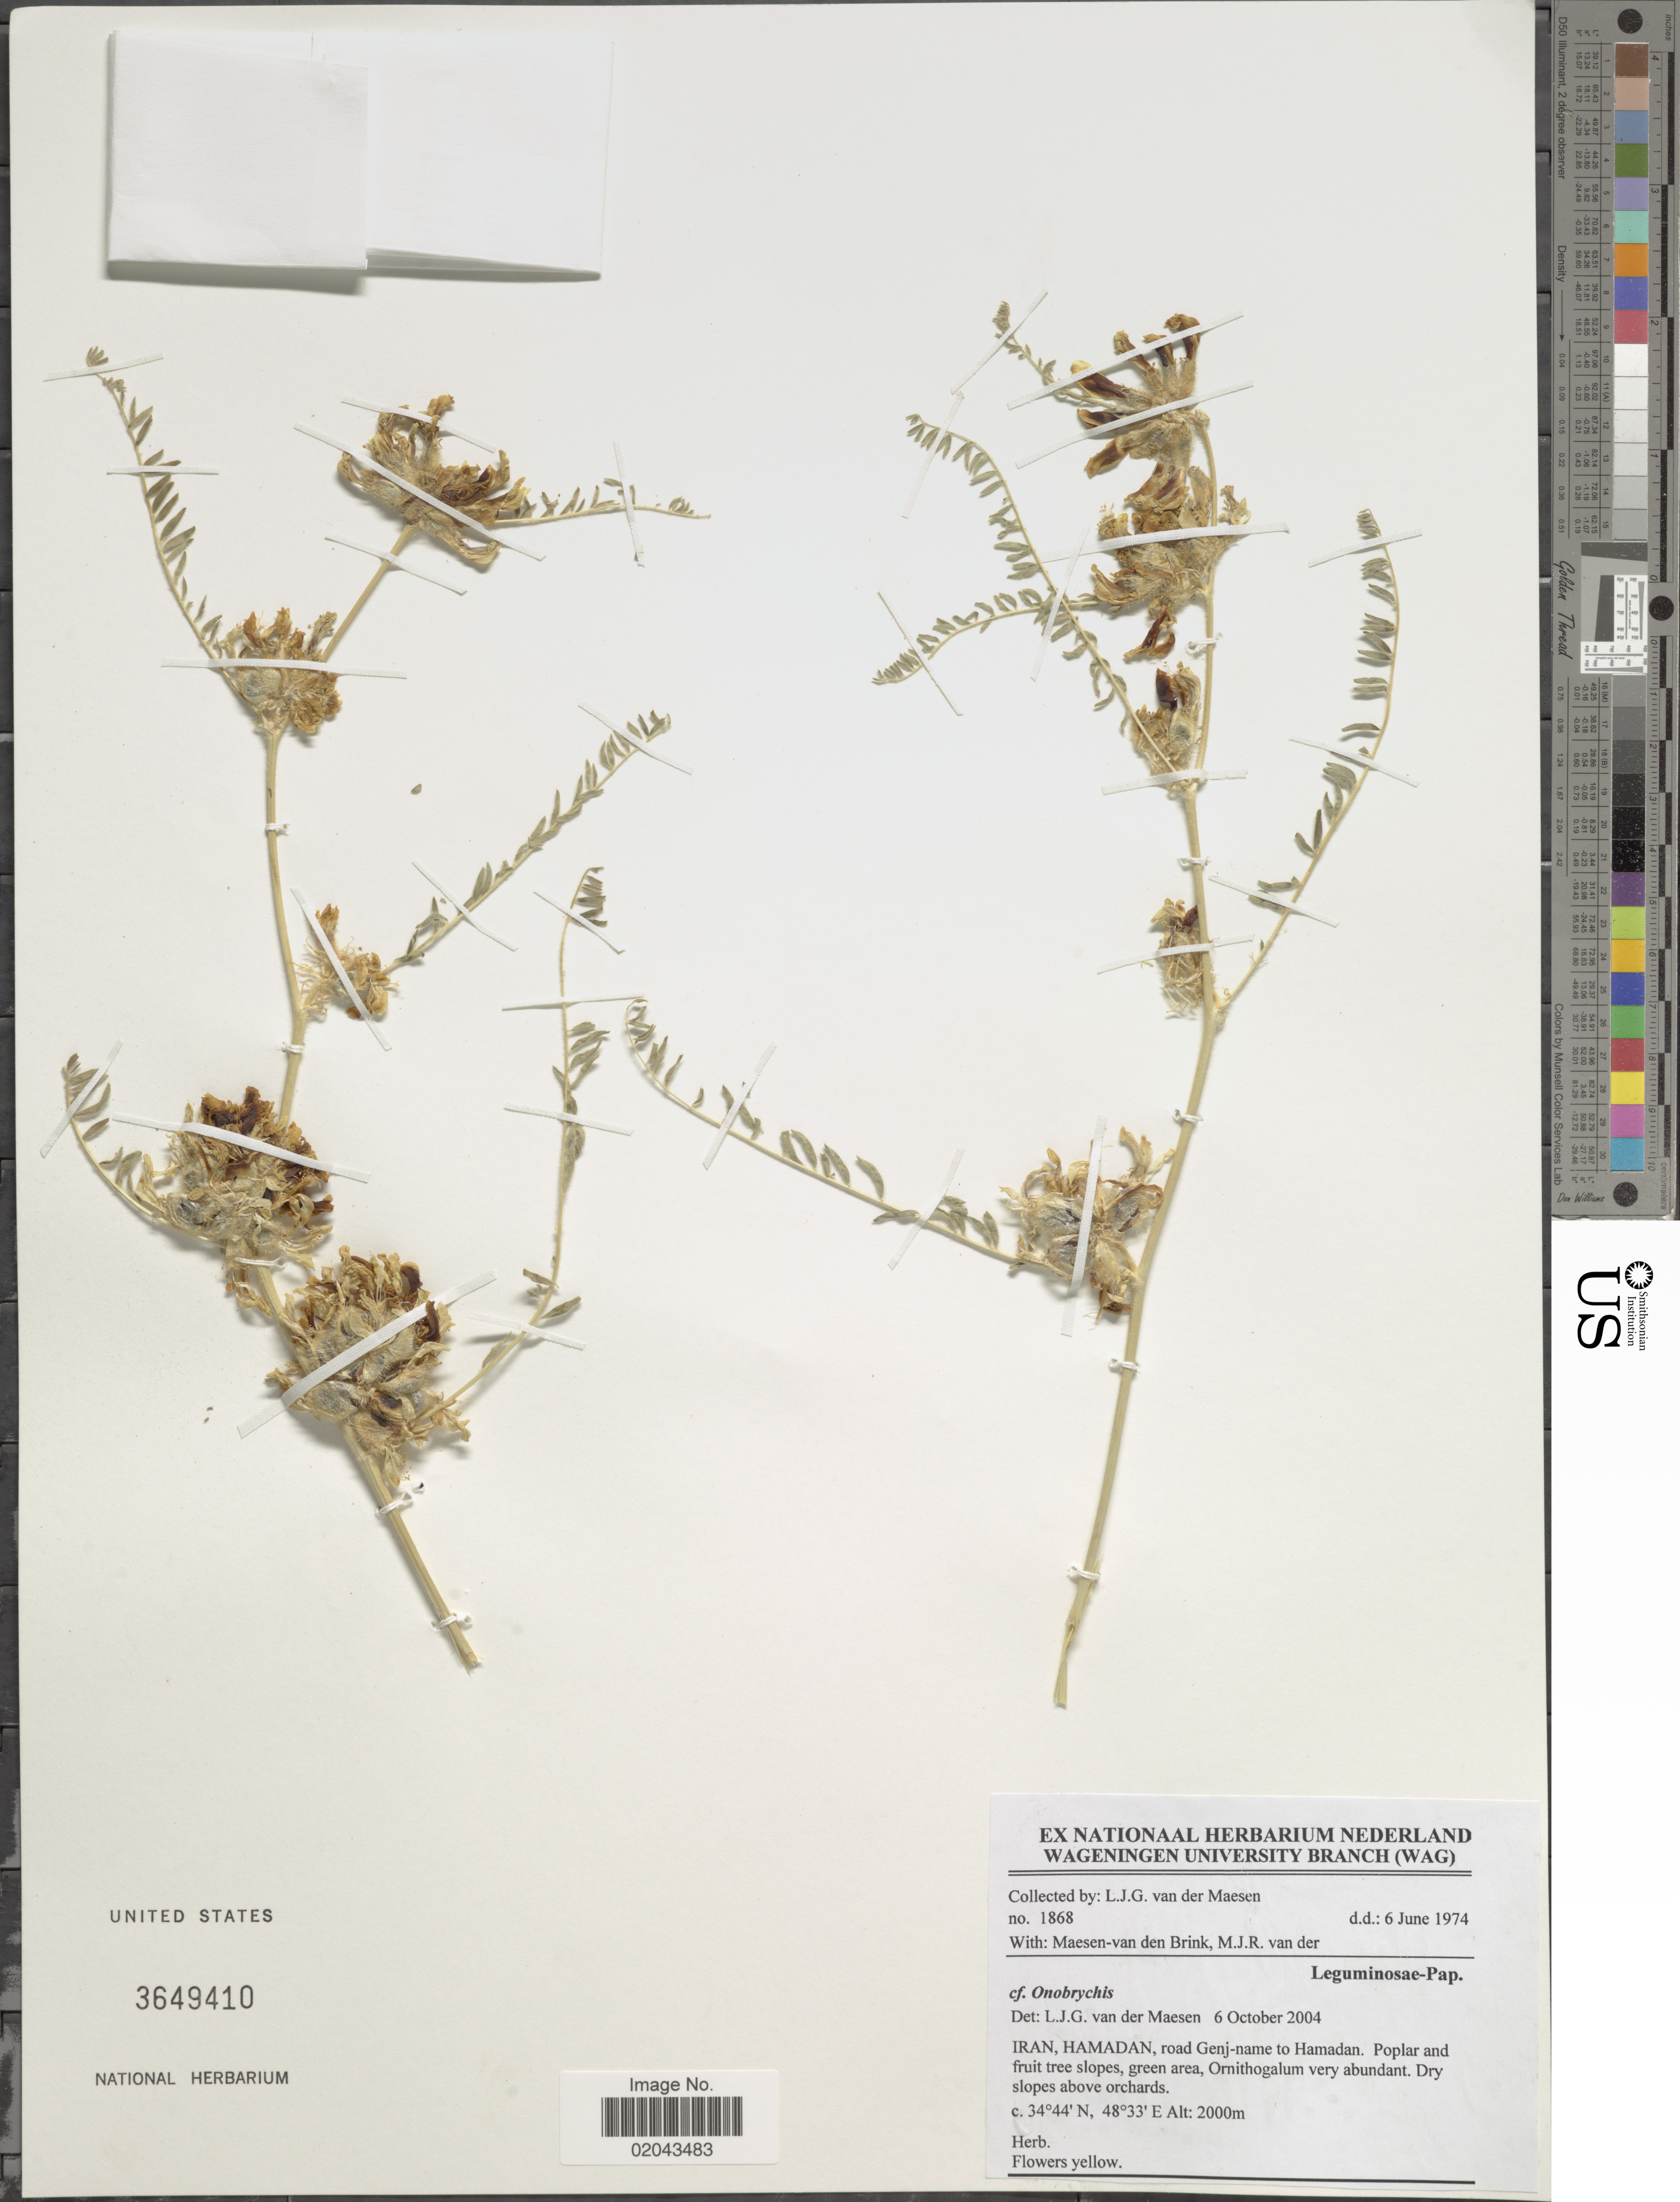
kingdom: Plantae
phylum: Tracheophyta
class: Magnoliopsida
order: Fabales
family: Fabaceae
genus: Onobrychis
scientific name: Onobrychis sp.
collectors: L. van der Maesen, M. Maesen-van den Brink & v. M. J. R.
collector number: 1868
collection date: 1974-06-06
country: Iran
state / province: Hamadan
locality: Hamadan, road Genj-name to Hamadan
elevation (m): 2000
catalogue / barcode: US 3649410